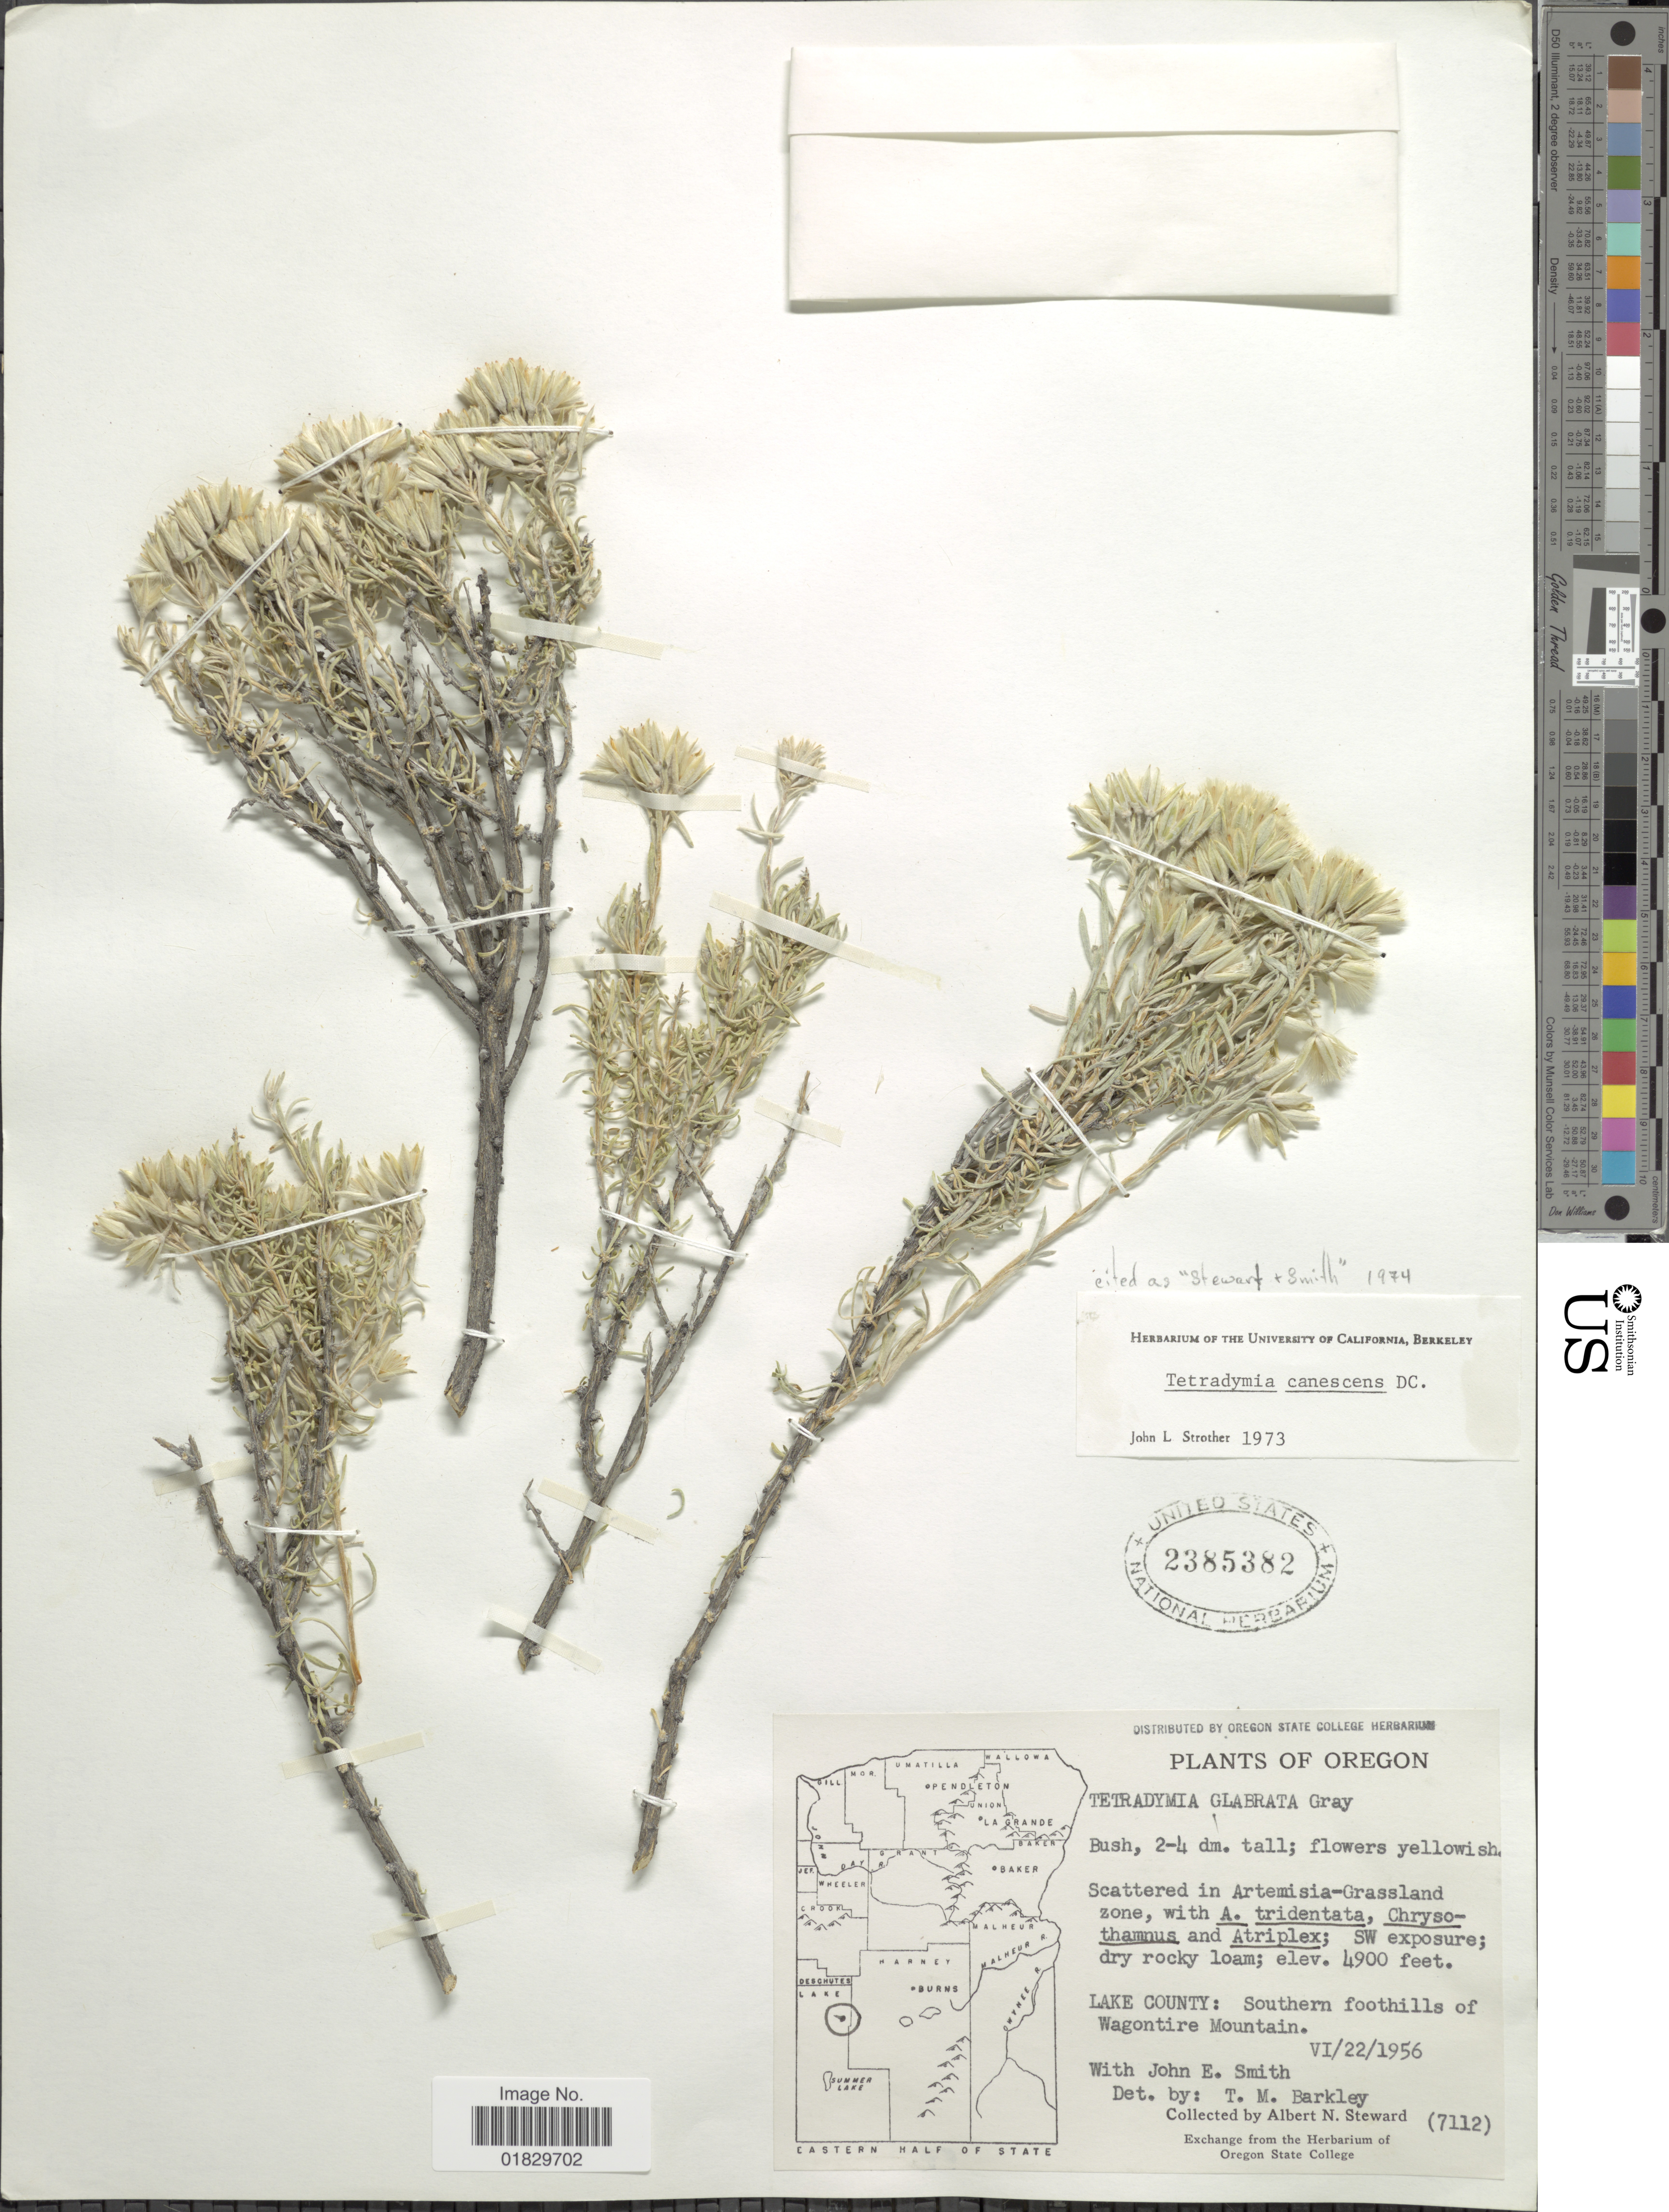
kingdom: Plantae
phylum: Tracheophyta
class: Magnoliopsida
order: Asterales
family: Asteraceae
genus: Tetradymia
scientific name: Tetradymia canescens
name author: DC.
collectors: A. N. Steward & J. Smith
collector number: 7112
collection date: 1956-06-22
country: United States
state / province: Oregon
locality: Lake County: Southern foothills of Wagontire Mountain.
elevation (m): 1494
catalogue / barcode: US 2385382